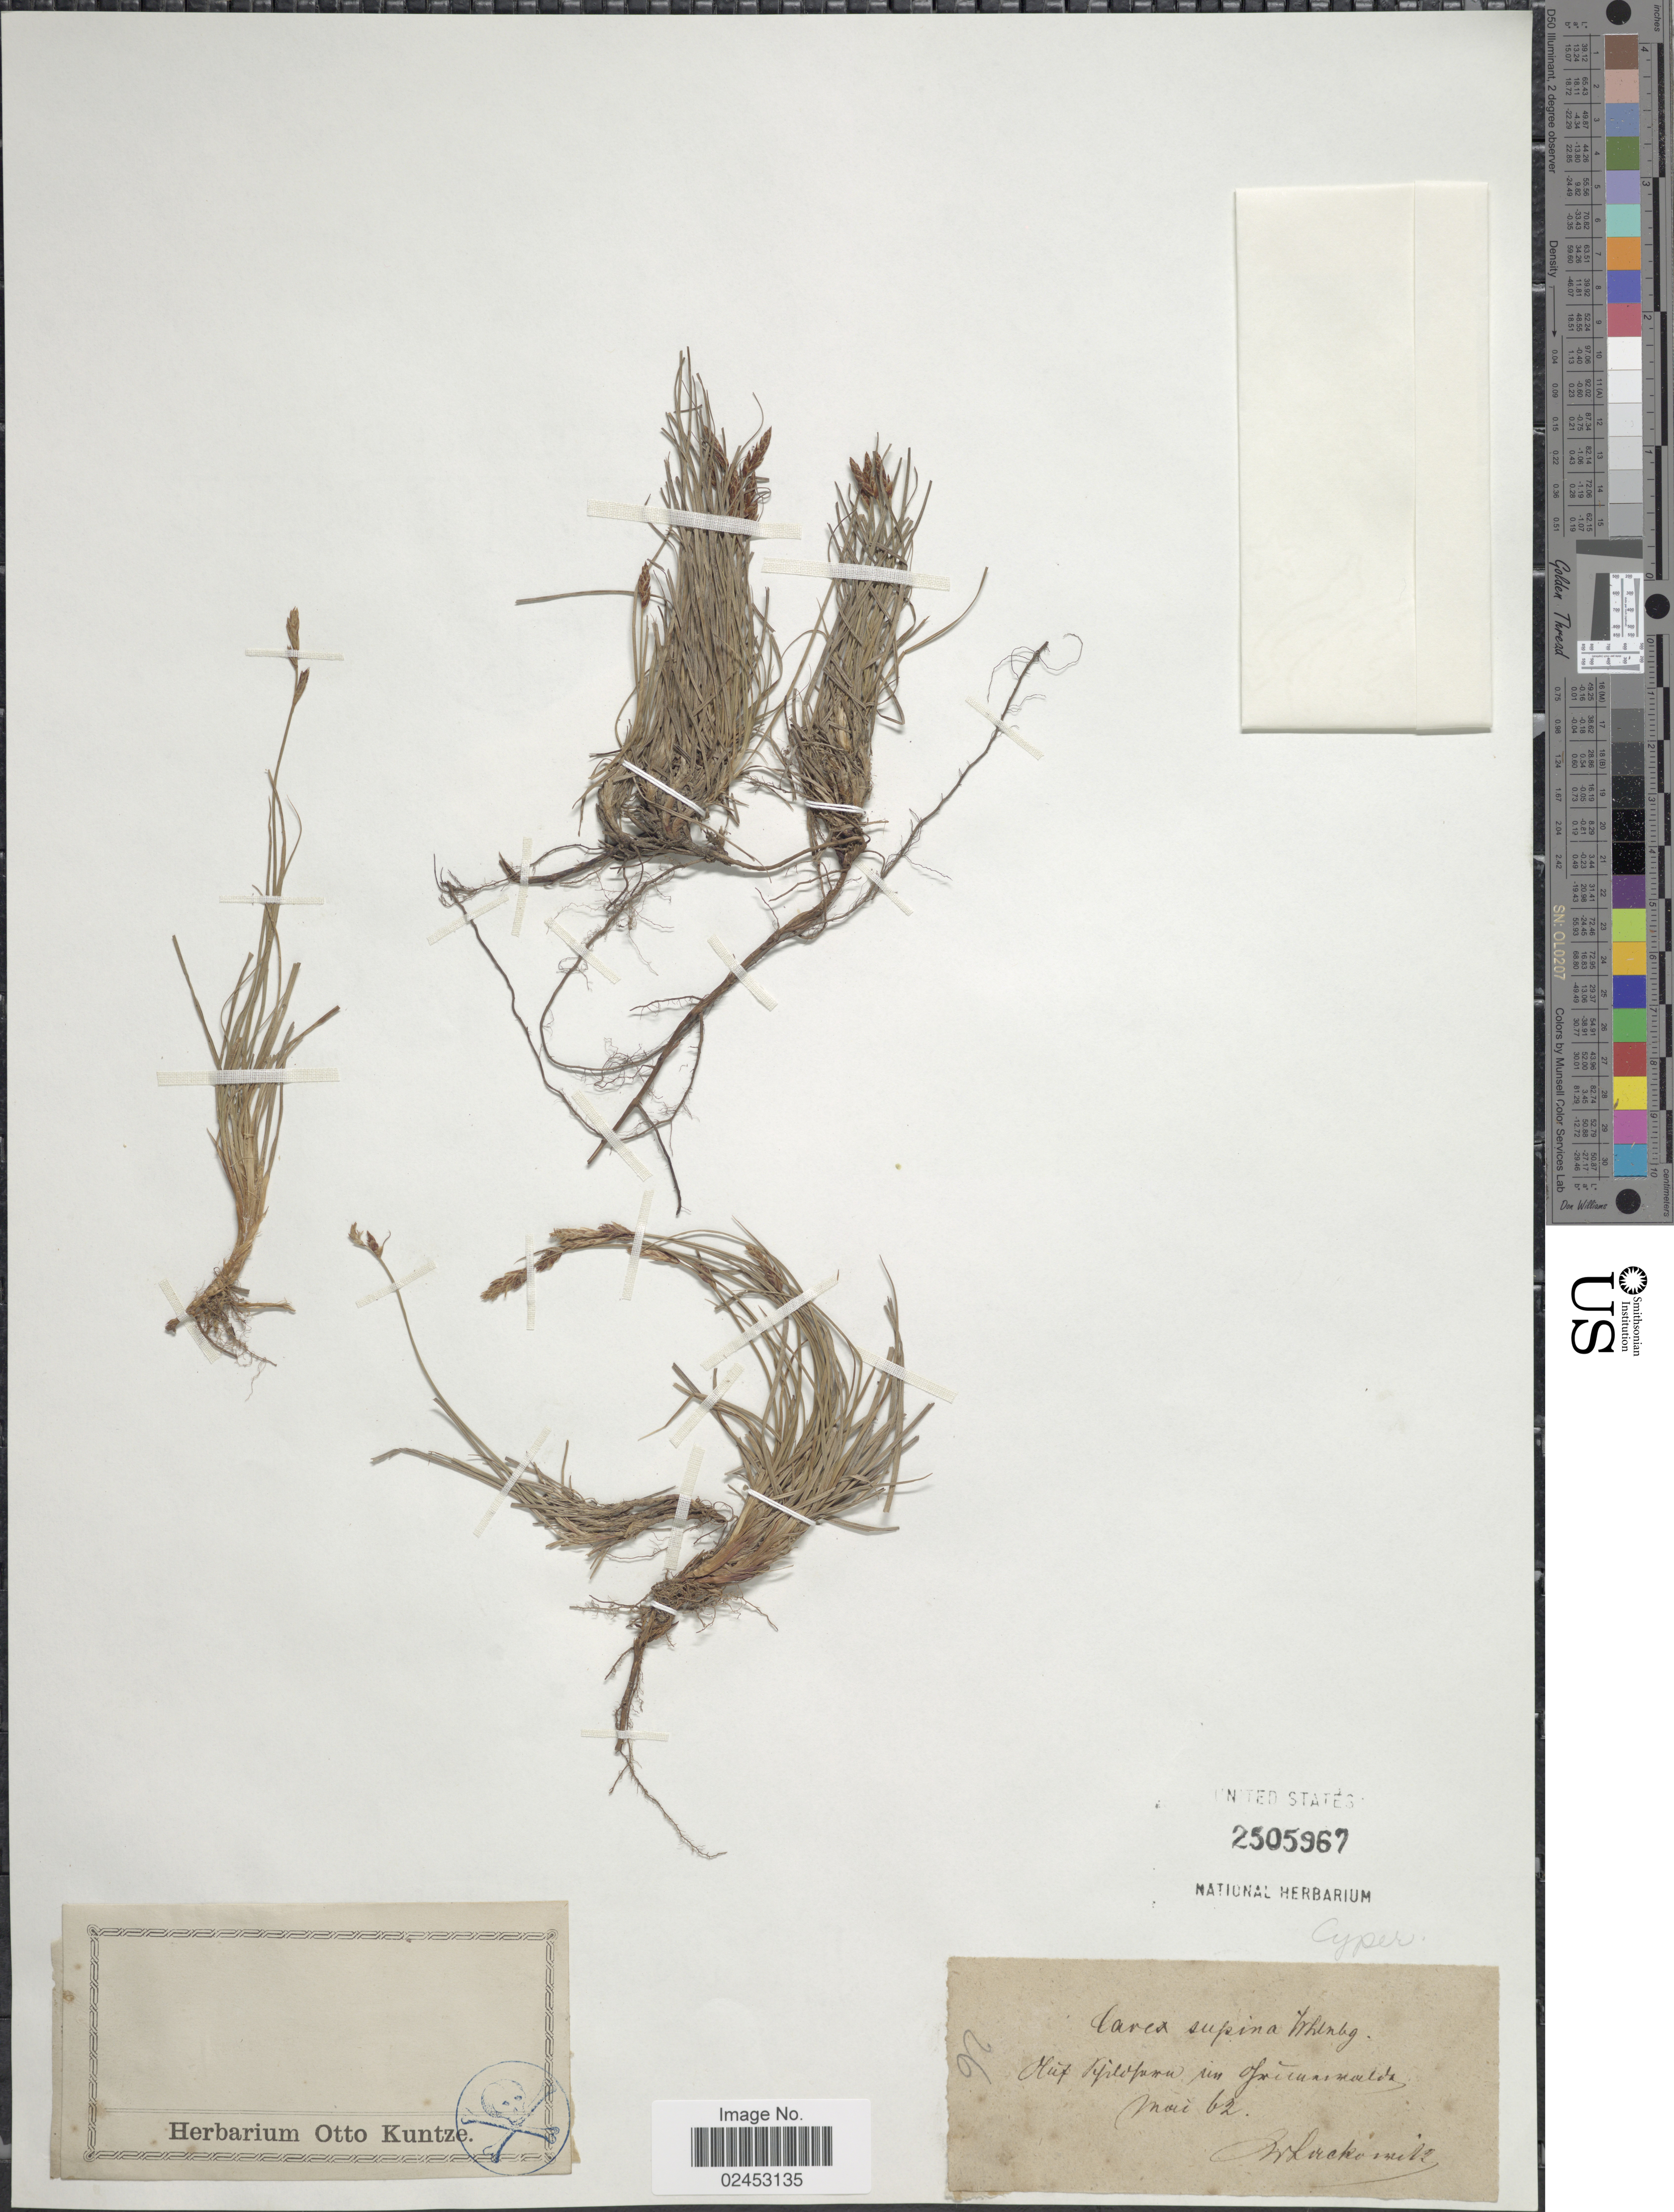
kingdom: Plantae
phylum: Tracheophyta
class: Liliopsida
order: Poales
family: Cyperaceae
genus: Carex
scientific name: Carex supina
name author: Willd. ex Wahlenb.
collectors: B. Lackosnitz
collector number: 92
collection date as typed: Transcribed d/m/y: /5/62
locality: Auf Sylilvpara in ofriuainwald. [interpreted]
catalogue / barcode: US 2505967